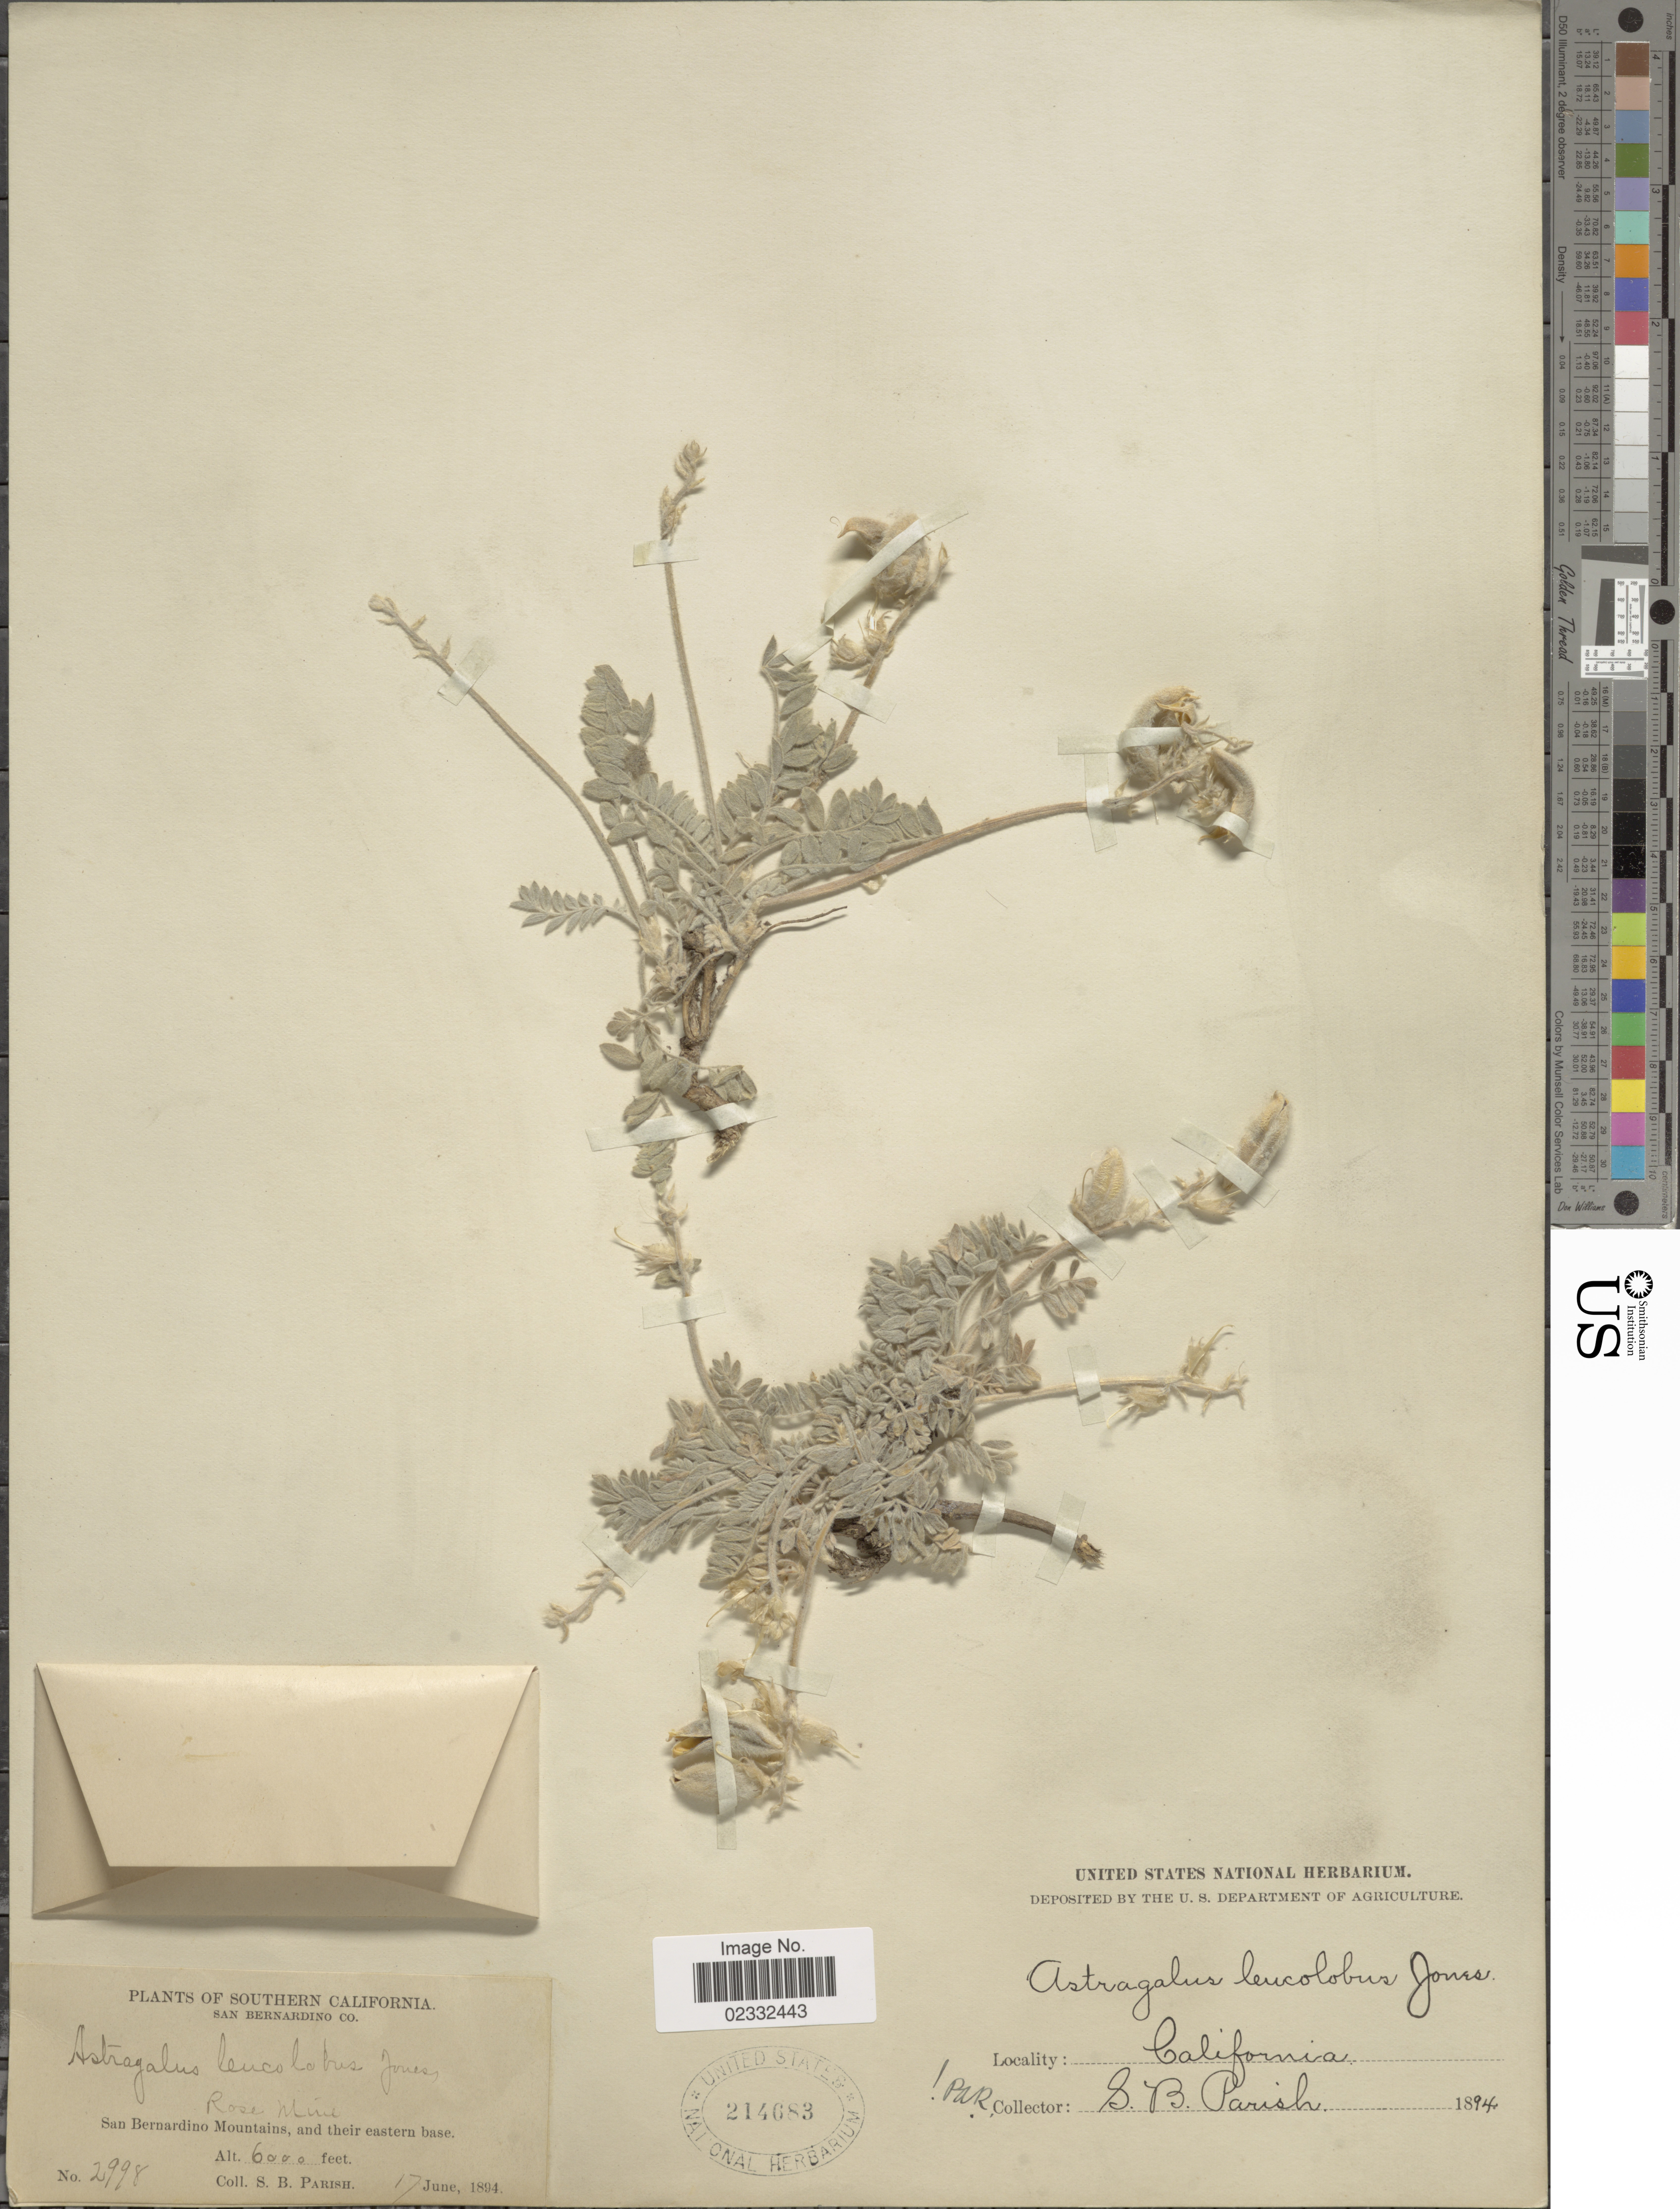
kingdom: Plantae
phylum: Tracheophyta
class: Magnoliopsida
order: Fabales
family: Fabaceae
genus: Astragalus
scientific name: Astragalus leucolobus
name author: S. Watson ex M.E. Jones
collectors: S. B. Parish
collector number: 2998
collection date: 1894-06-17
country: United States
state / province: California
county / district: San Bernardino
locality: Southern California, San Bernardino Co. Rose Mine, San Bernardino Mountains, and their eastern base.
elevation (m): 1829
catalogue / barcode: US 214683